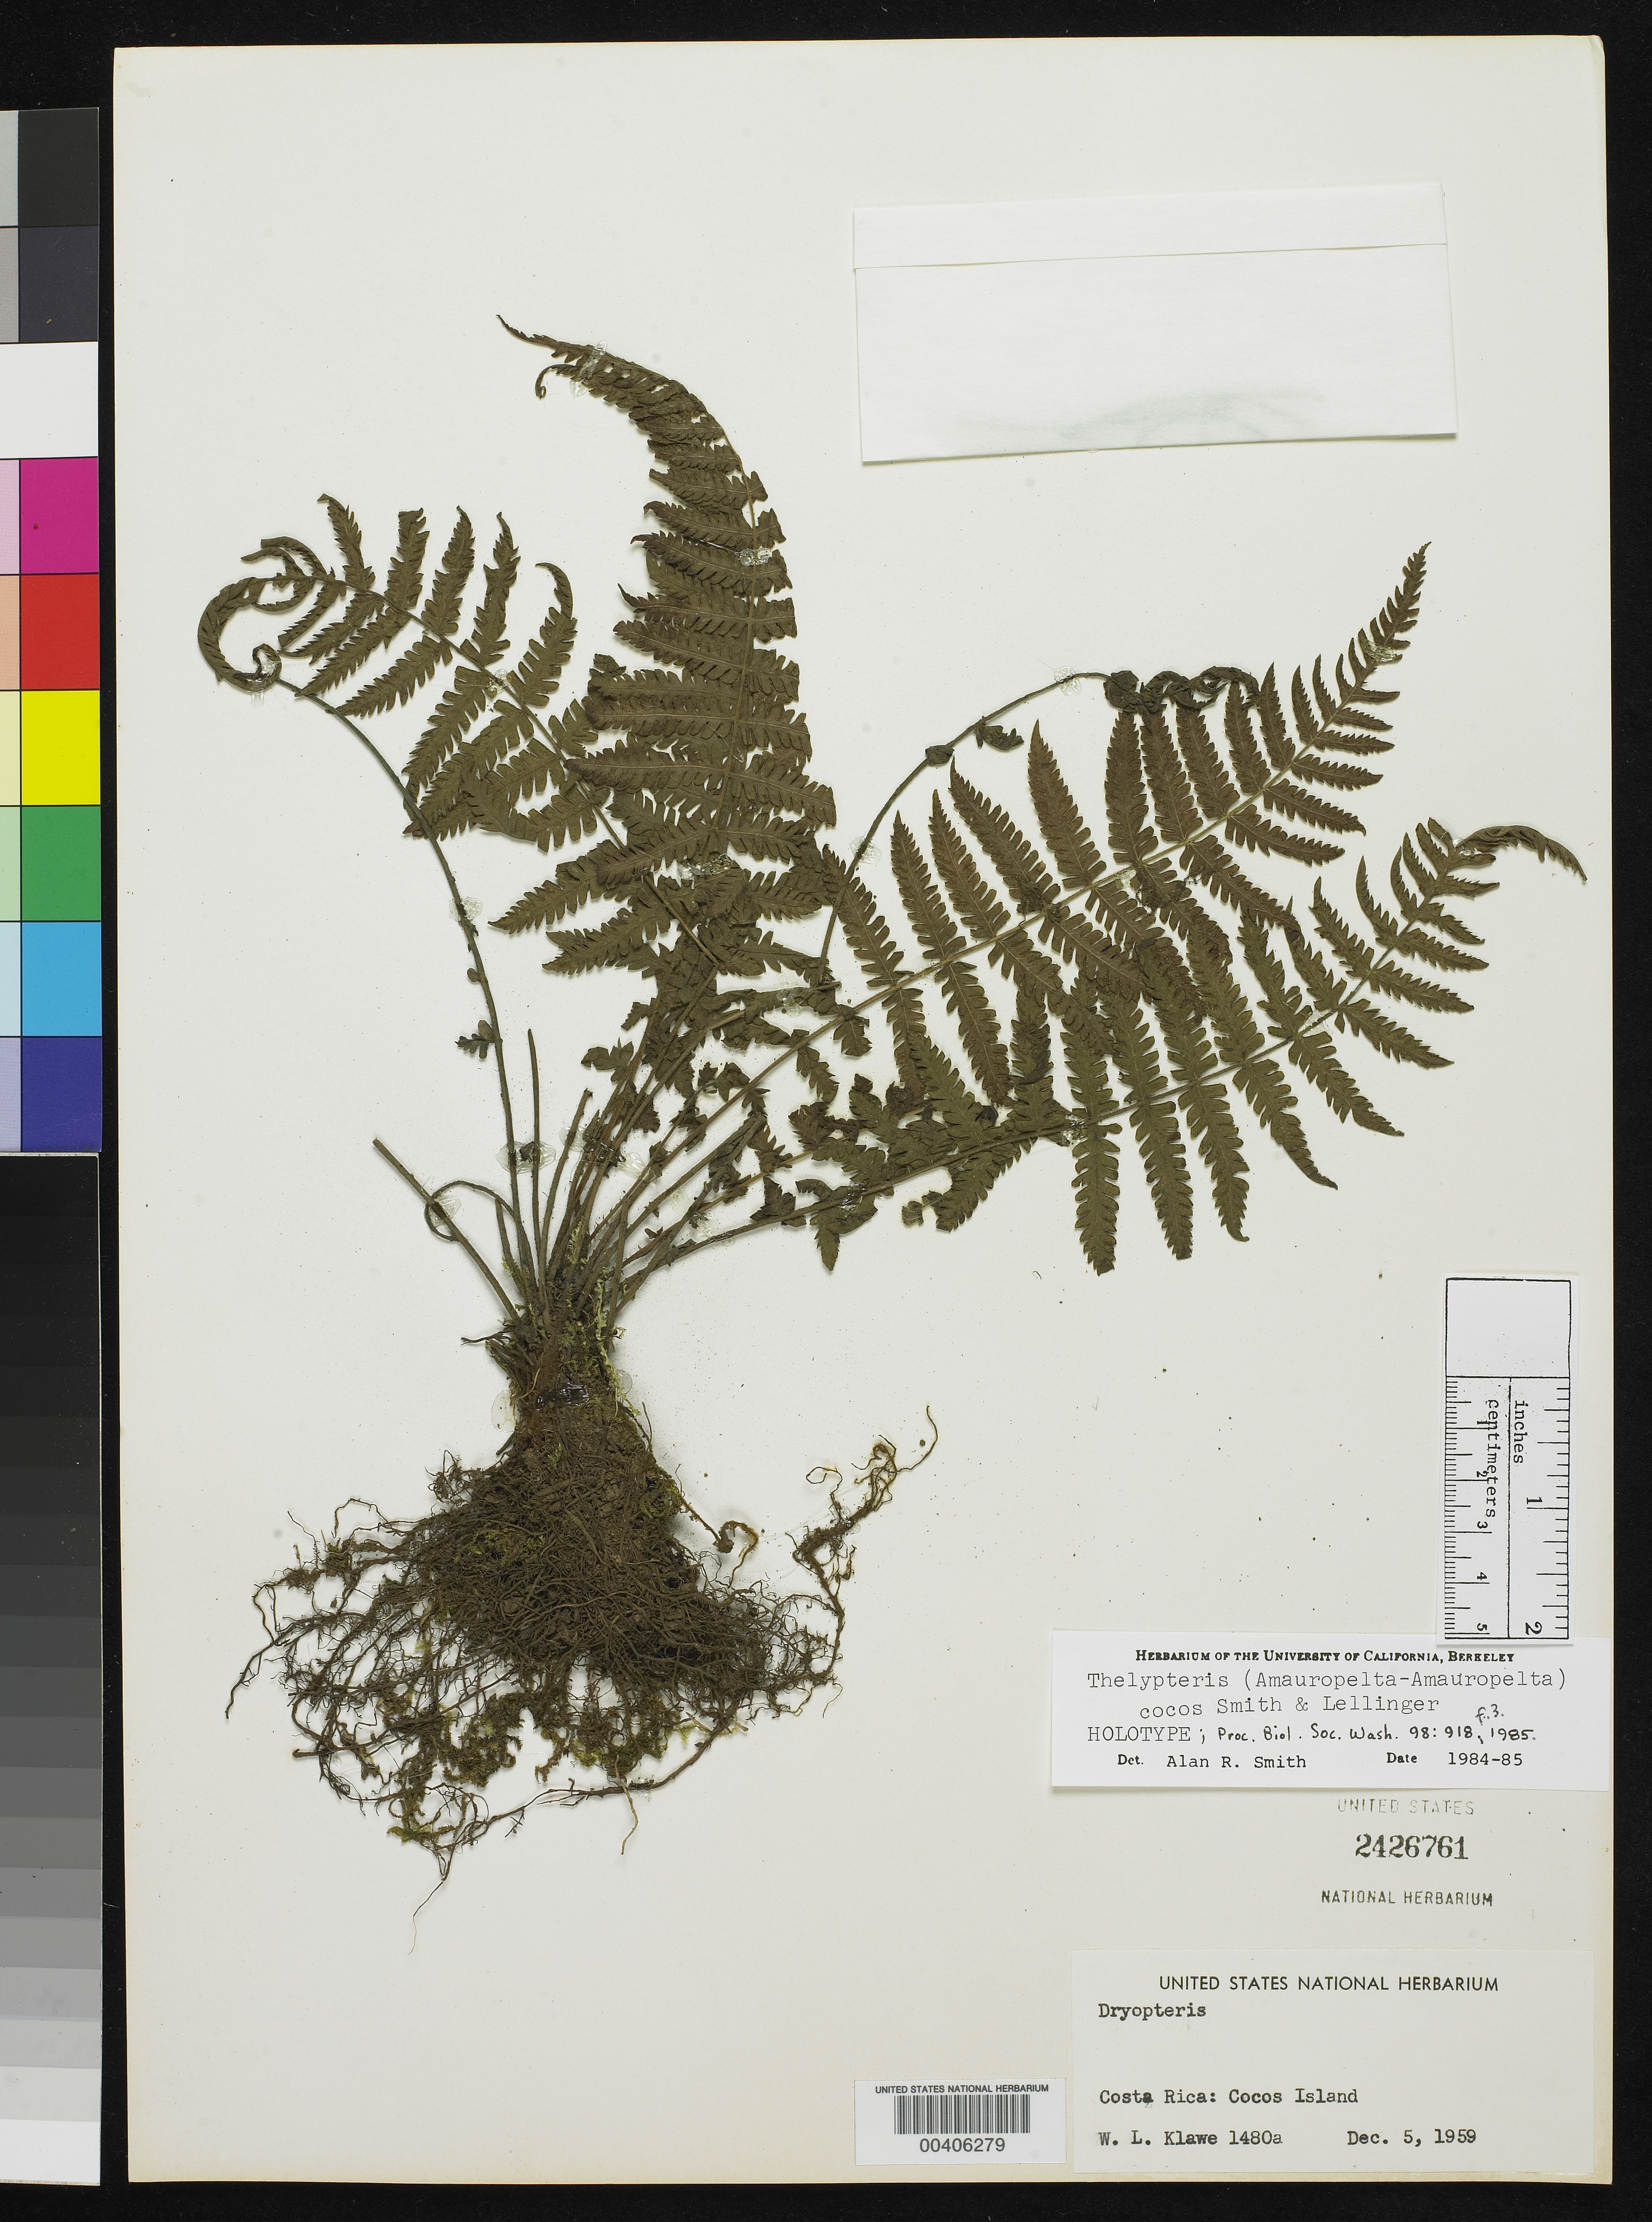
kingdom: Plantae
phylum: Tracheophyta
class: Polypodiopsida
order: Polypodiales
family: Thelypteridaceae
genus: Thelypteris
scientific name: Thelypteris cocos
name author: A.R. Sm. & Lellinger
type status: Holotype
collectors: W. Klawa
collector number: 1480a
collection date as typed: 05 Dec 1959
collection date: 1959-12-05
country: Costa Rica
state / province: Puntarenas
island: Cocos Island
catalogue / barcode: US 2426761A